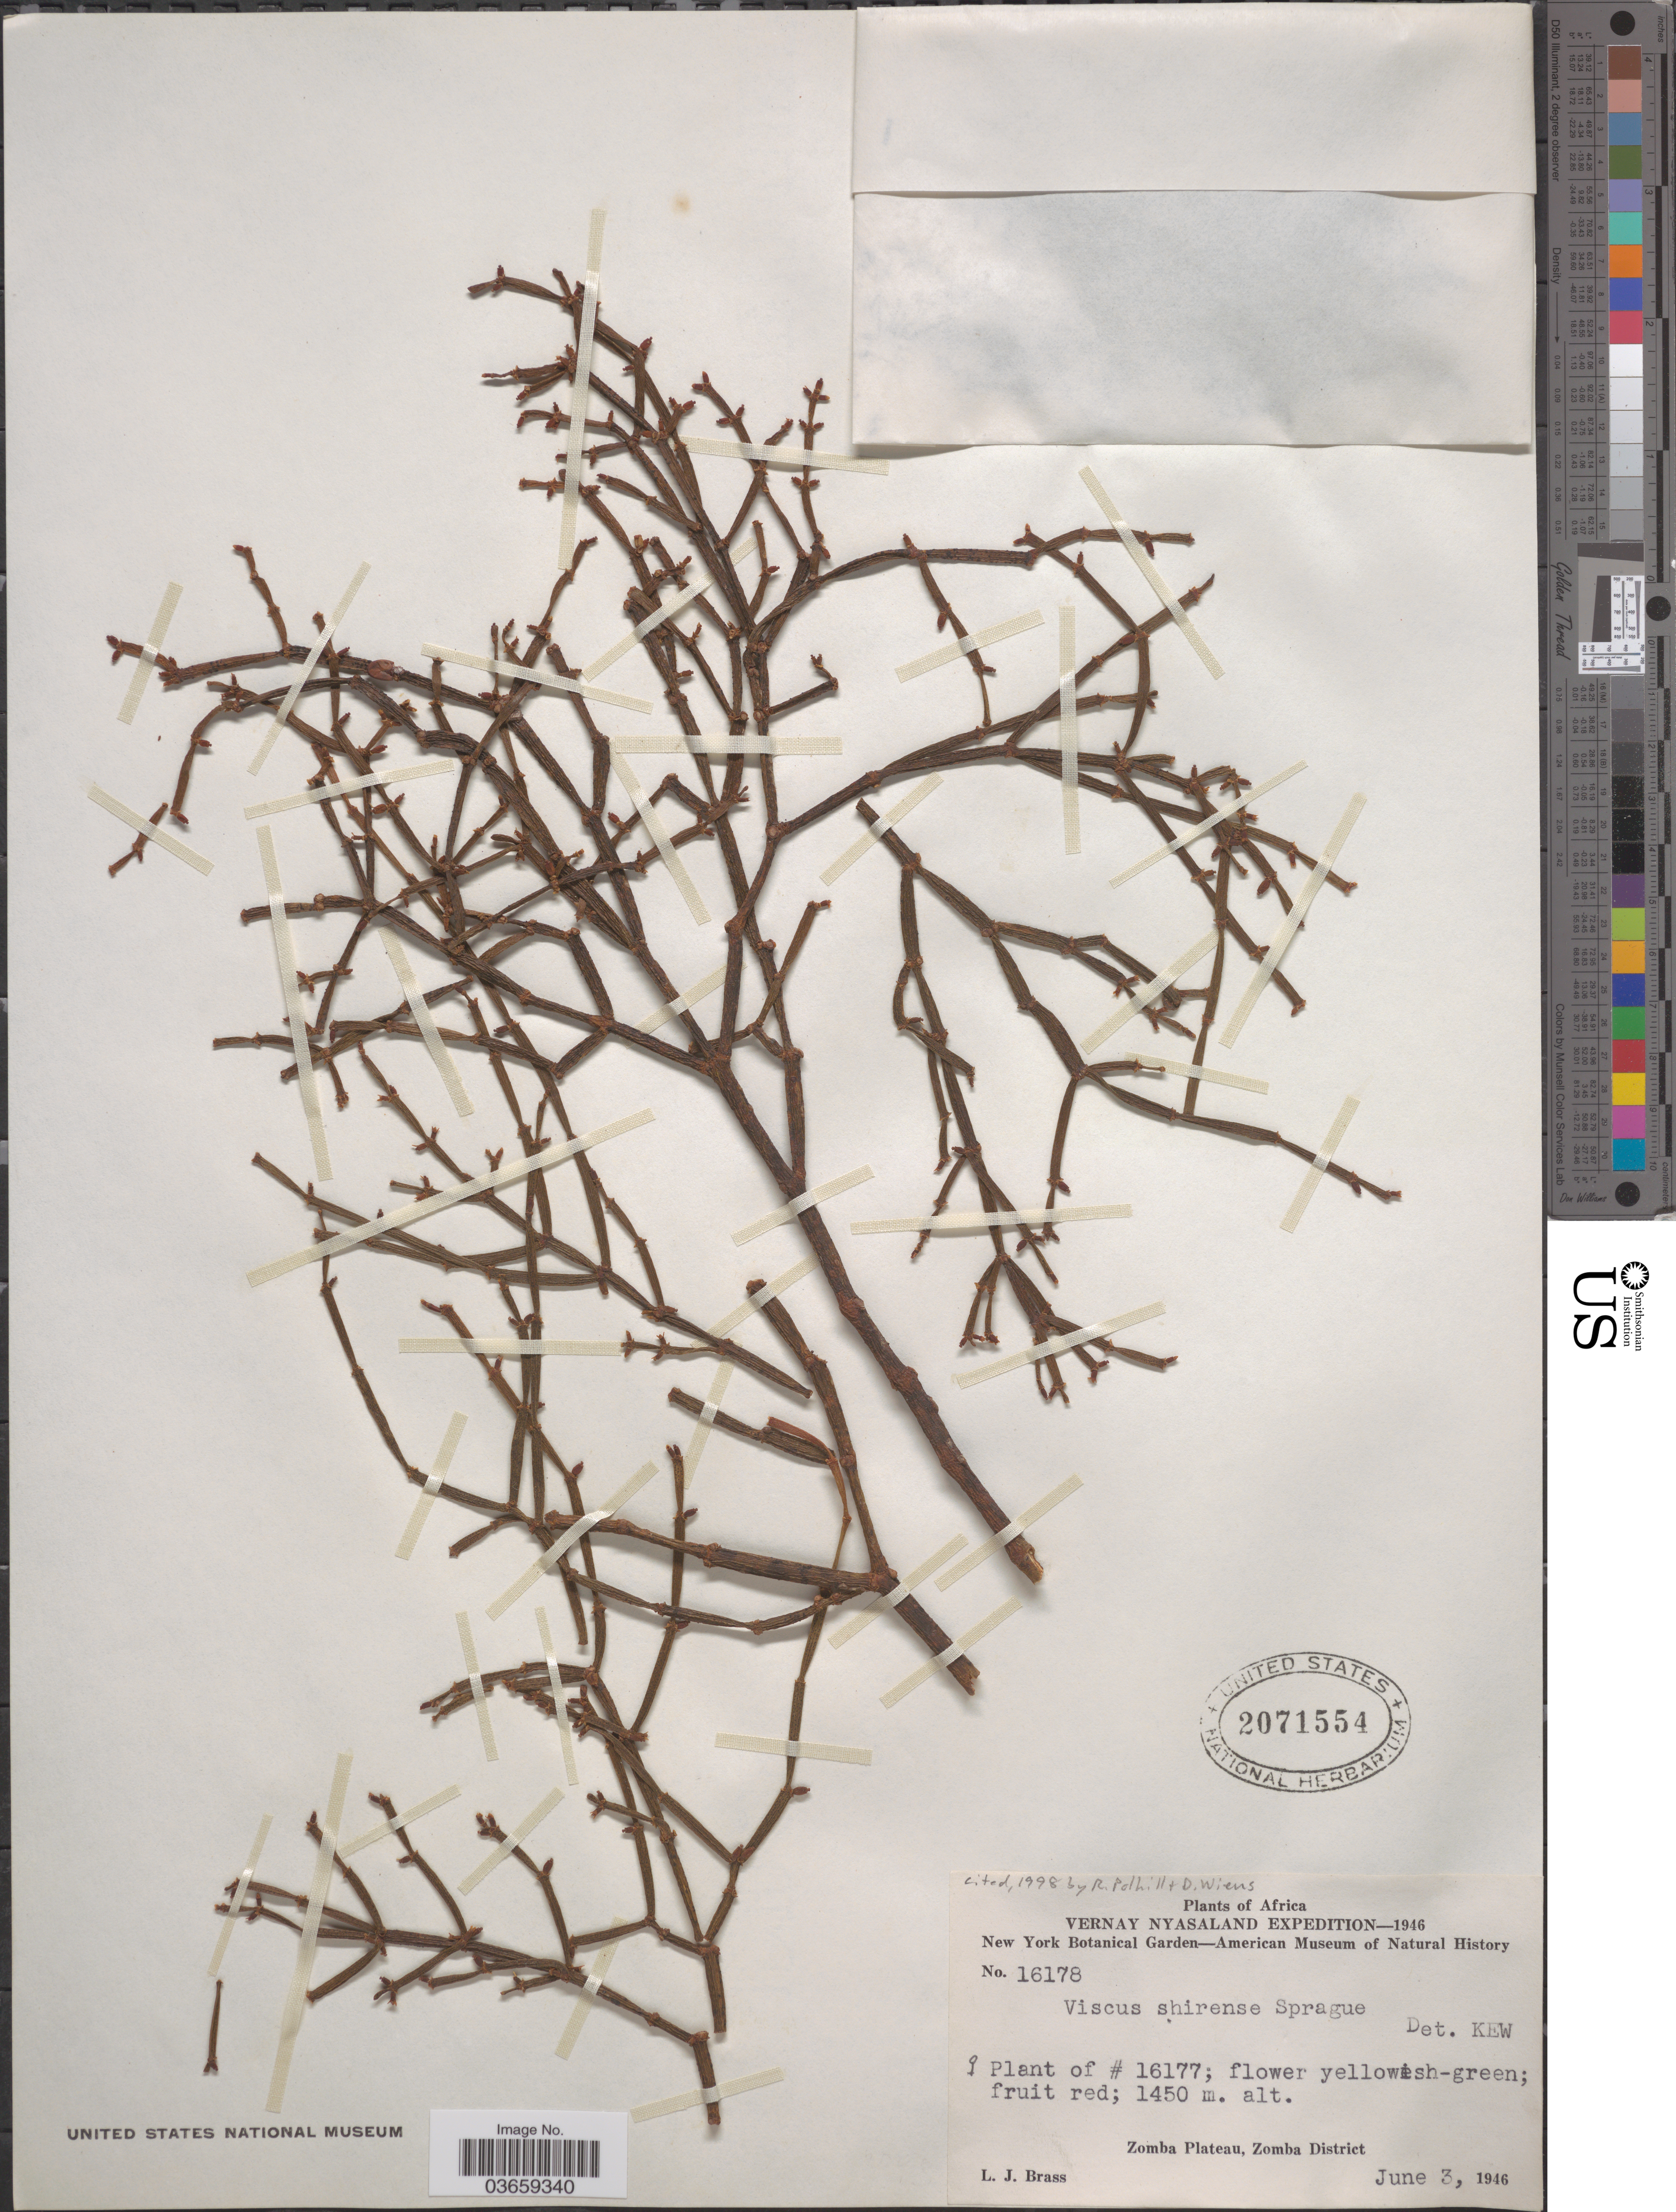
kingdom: Plantae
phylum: Tracheophyta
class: Magnoliopsida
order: Santalales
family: Viscaceae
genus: Viscum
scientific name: Viscum shirense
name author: Sprague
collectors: L. J. Brass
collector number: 16178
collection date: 1946-06-03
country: Malawi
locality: Vernay Nyasaland. Zomba Plateau, Zomba District.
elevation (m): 1450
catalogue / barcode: US 2071554